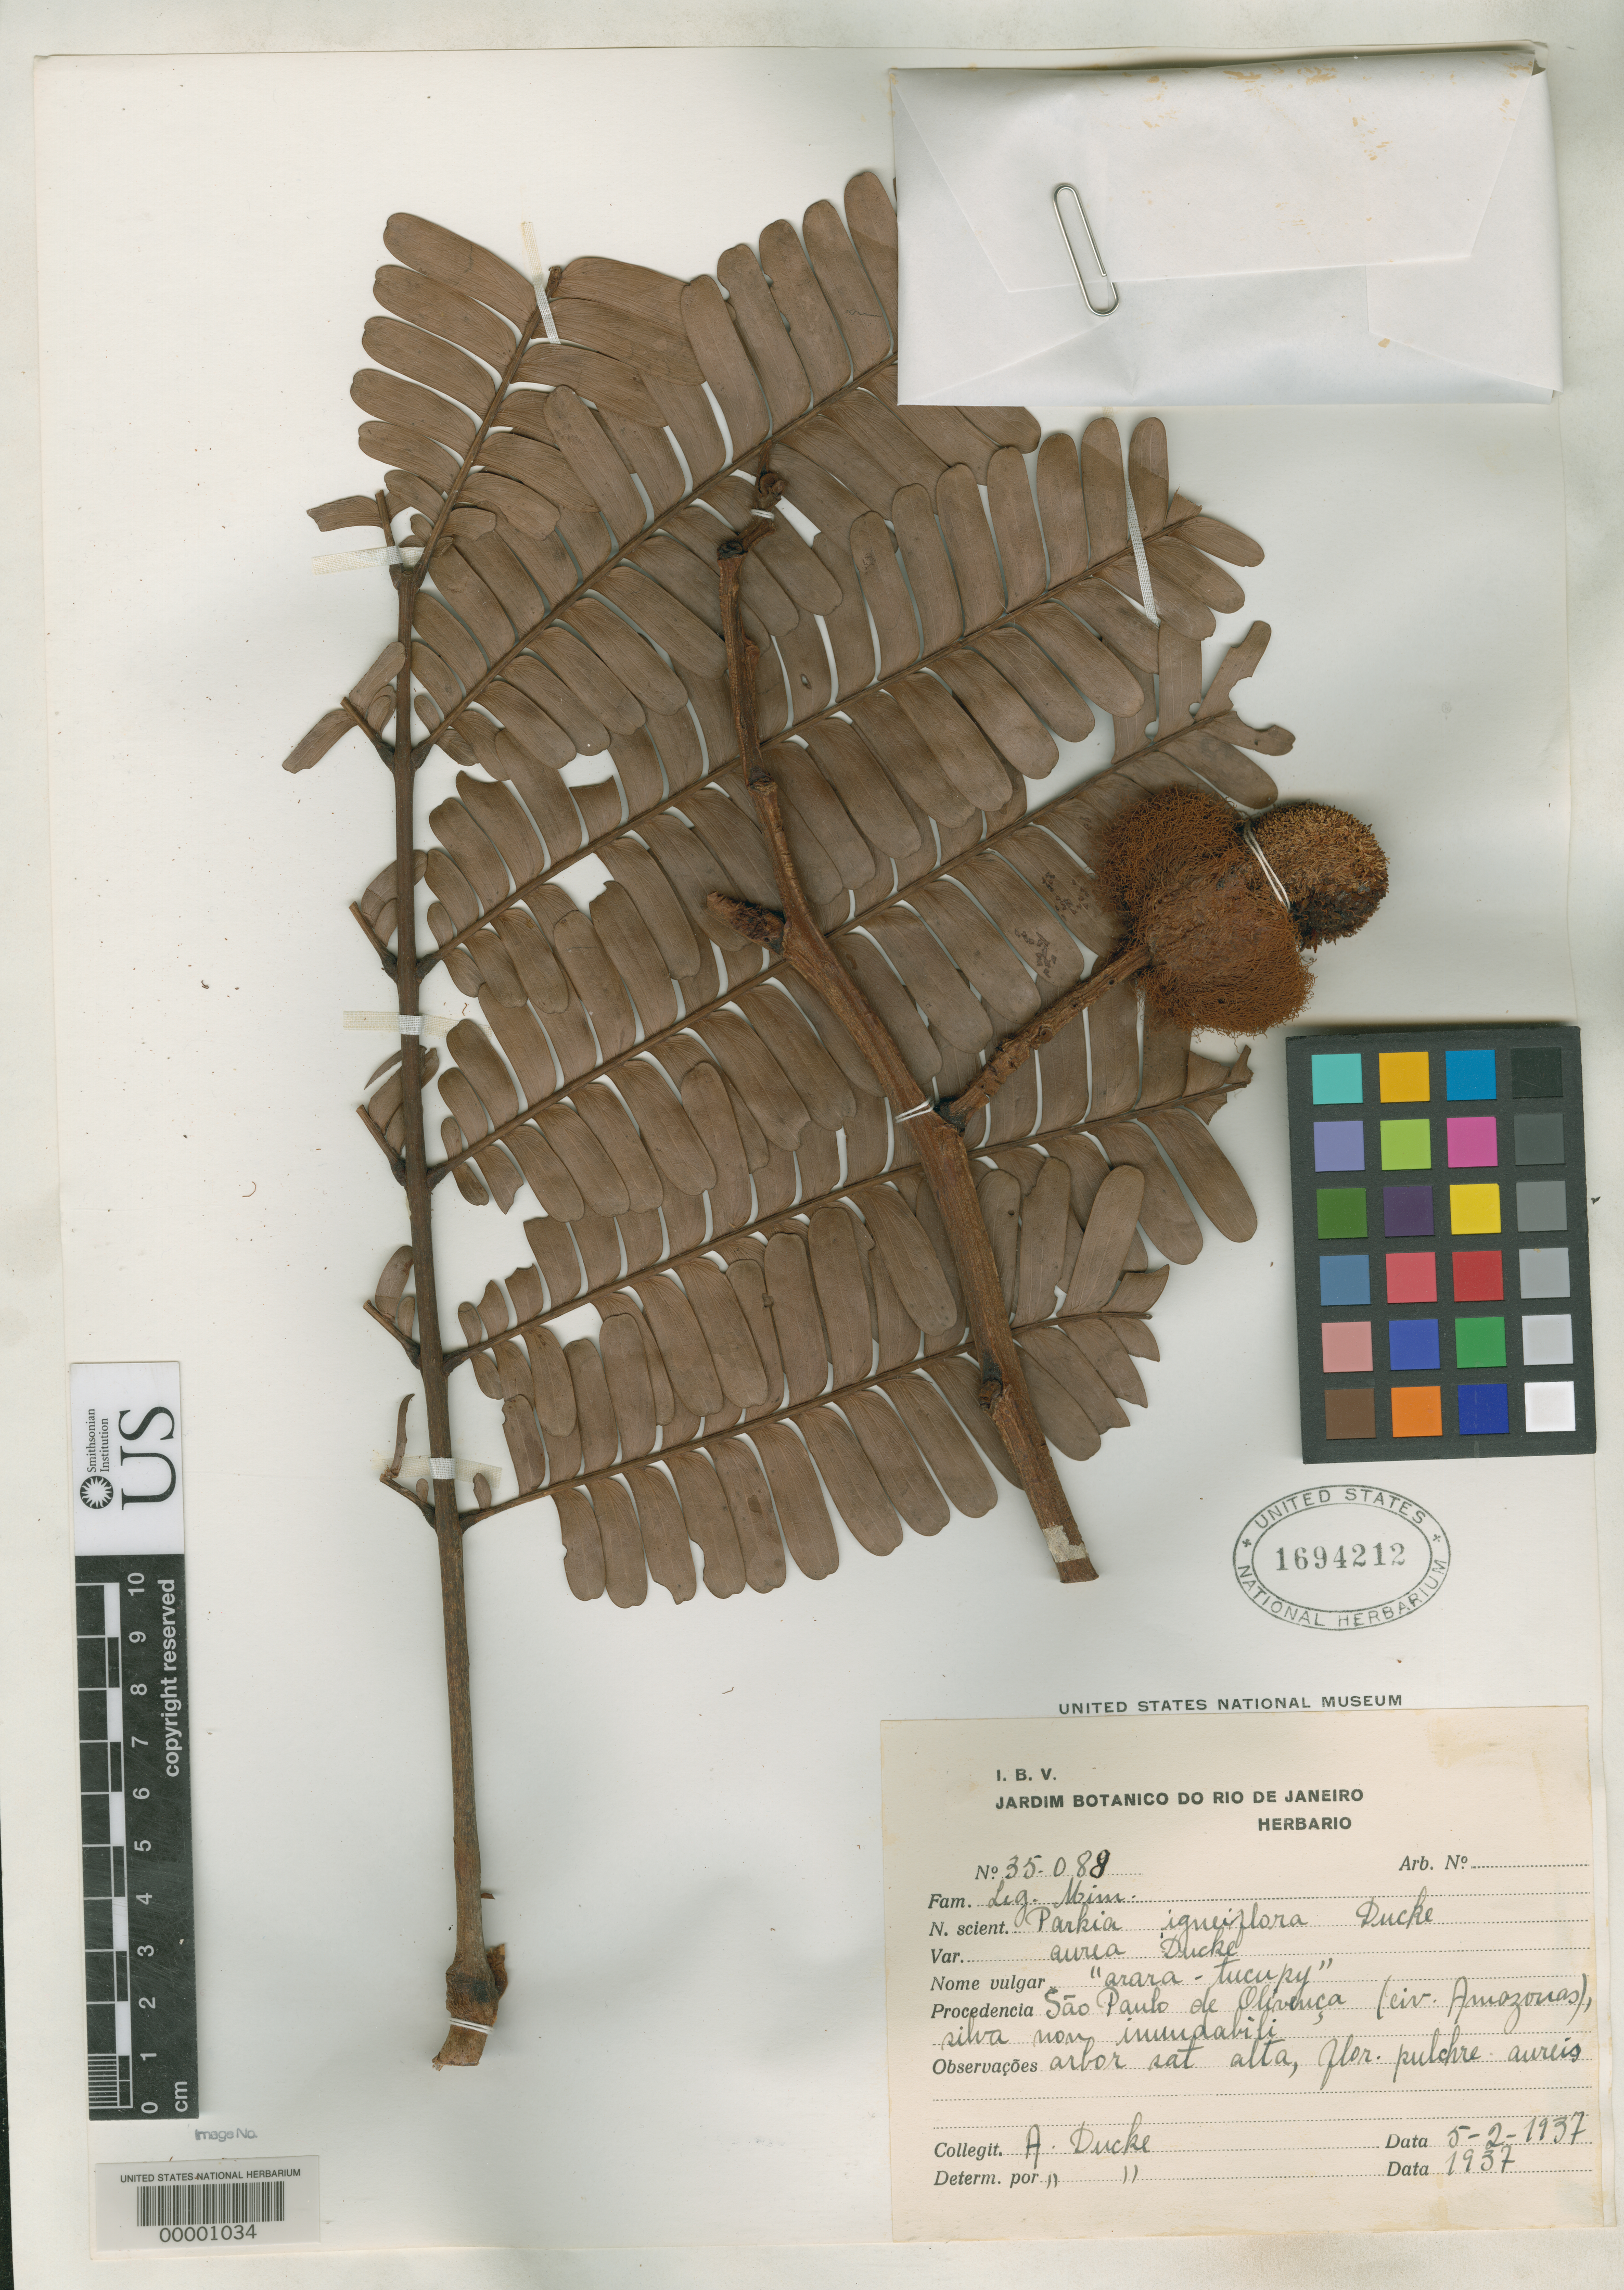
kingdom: Plantae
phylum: Tracheophyta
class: Magnoliopsida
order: Fabales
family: Fabaceae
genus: Parkia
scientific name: Parkia igneiflora var. aurea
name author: Ducke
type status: Isotype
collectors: A. Ducke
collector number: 35088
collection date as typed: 05 Feb 1937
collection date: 1937-02-05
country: Brazil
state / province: Amazonas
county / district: San Paulo de Olivenca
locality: Sao Paulo de Olivenca.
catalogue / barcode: US 1694212